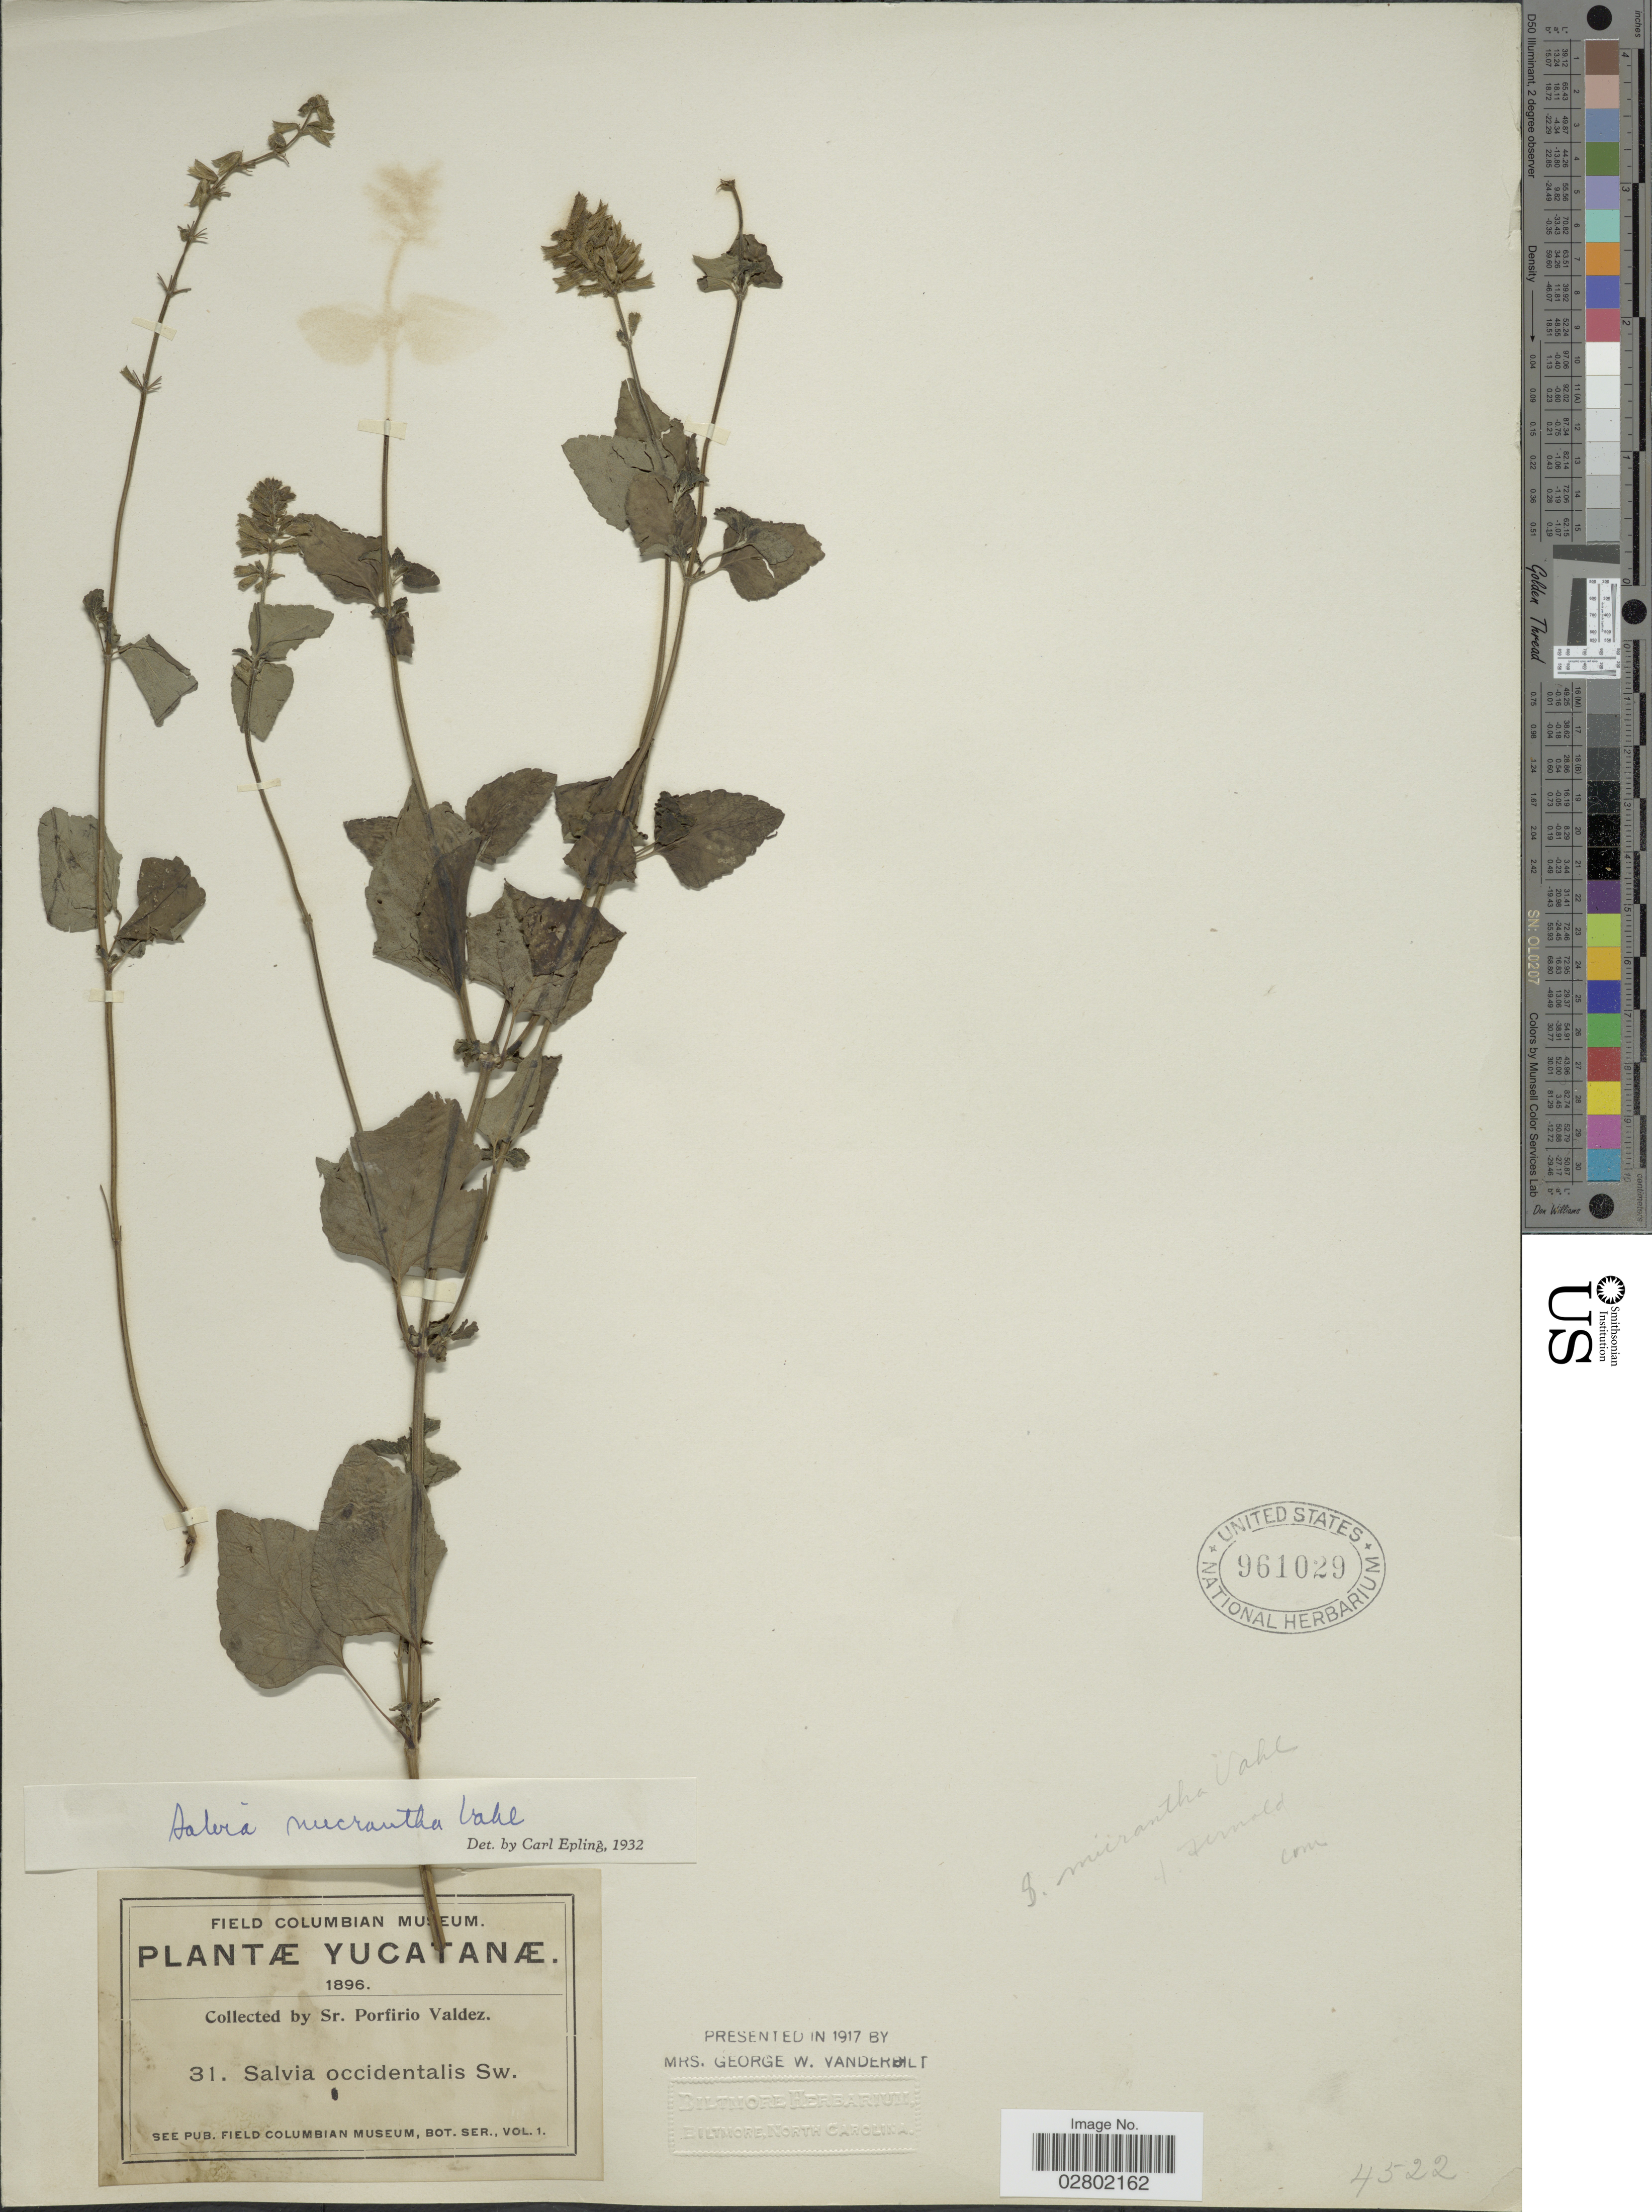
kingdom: Plantae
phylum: Tracheophyta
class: Magnoliopsida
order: Lamiales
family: Lamiaceae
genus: Salvia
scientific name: Salvia micrantha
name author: Vahl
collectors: P. Valdez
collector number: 31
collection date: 1896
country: Mexico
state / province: Yucatán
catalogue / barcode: US 961029